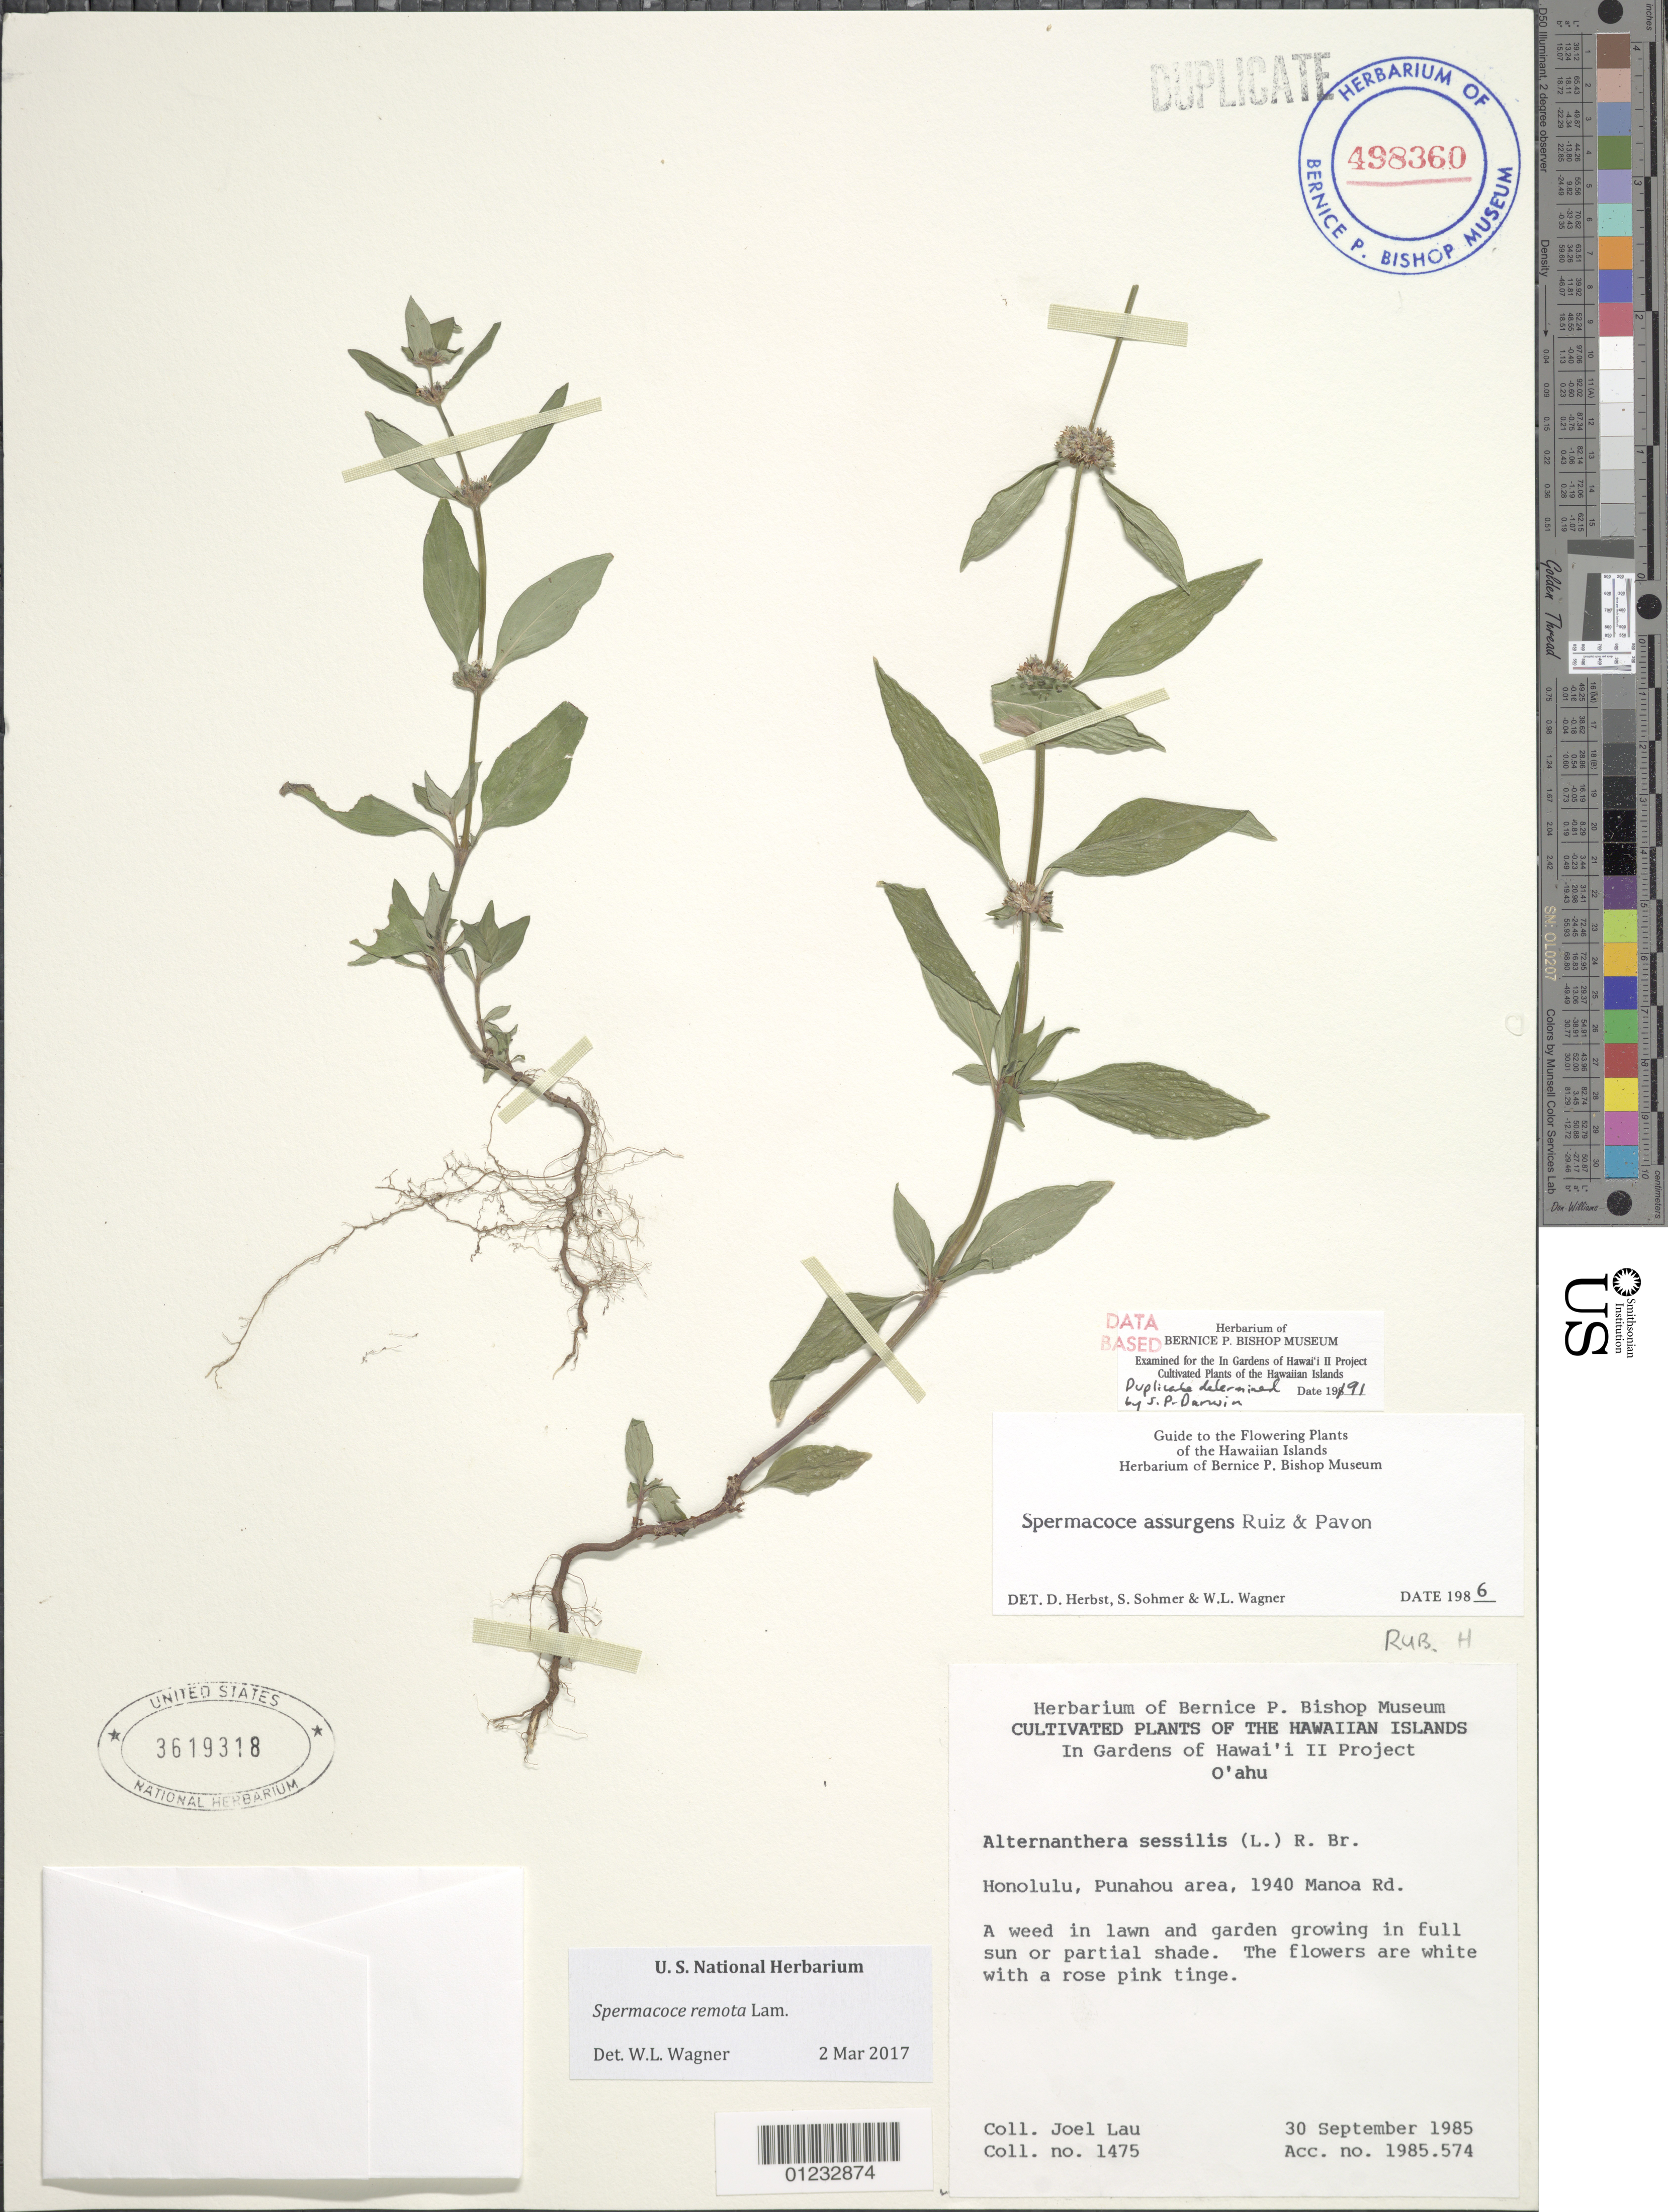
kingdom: Plantae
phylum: Tracheophyta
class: Magnoliopsida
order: Gentianales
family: Rubiaceae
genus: Spermacoce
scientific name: Spermacoce remota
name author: Lam.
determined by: Wagner, W. L., (BOT), Smithsonian Institution - National Museum of Natural History (UNITED STATES)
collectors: J. Lau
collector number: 1475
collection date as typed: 30 Sep 1985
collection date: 1985-09-30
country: United States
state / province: Hawaii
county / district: Honolulu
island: Oahu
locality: Honolulu, Punahou area, 1940 Manoa Rd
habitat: Lawn and garden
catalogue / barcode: US 3619318